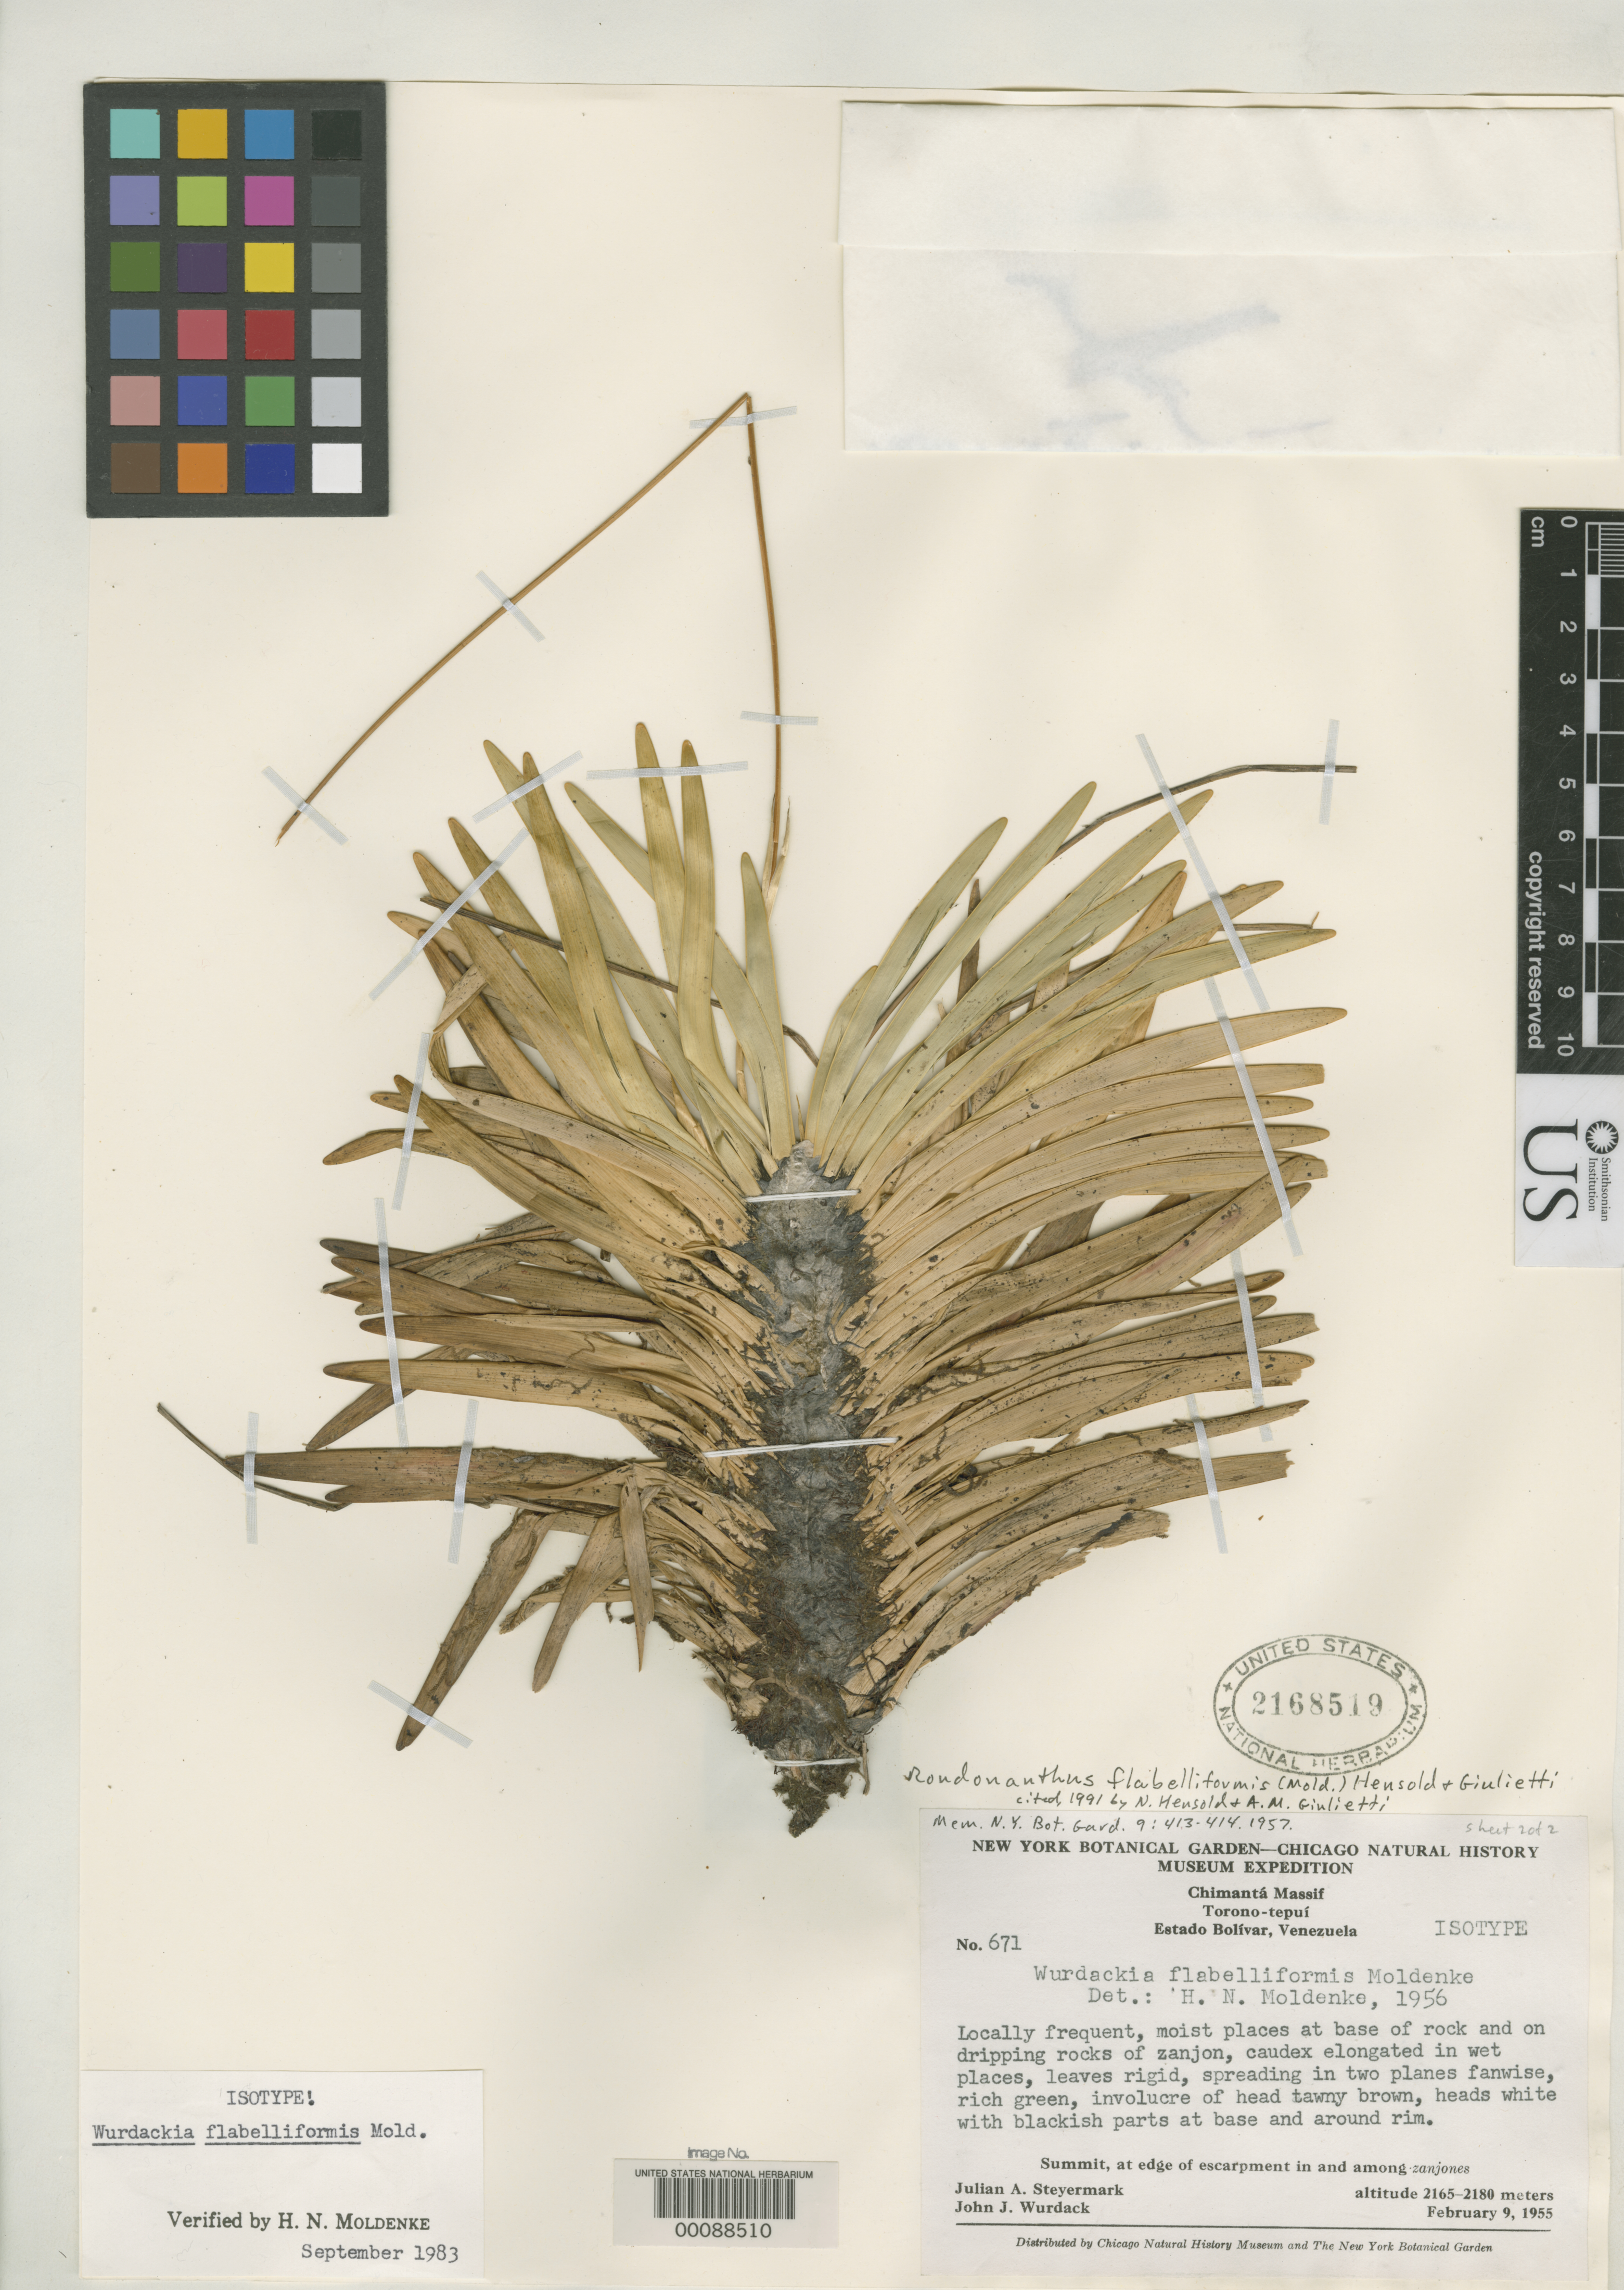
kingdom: Plantae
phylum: Tracheophyta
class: Liliopsida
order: Poales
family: Eriocaulaceae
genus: Wurdackia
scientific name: Wurdackia flabelliformis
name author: Moldenke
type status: Isotype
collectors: J. Steyermark & J. J. Wurdack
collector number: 671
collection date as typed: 09 Feb 1955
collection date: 1955-02-09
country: Venezuela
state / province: Bolivar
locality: Chimanta Massif, Torono-Tepui.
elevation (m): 2165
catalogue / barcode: US 2168519